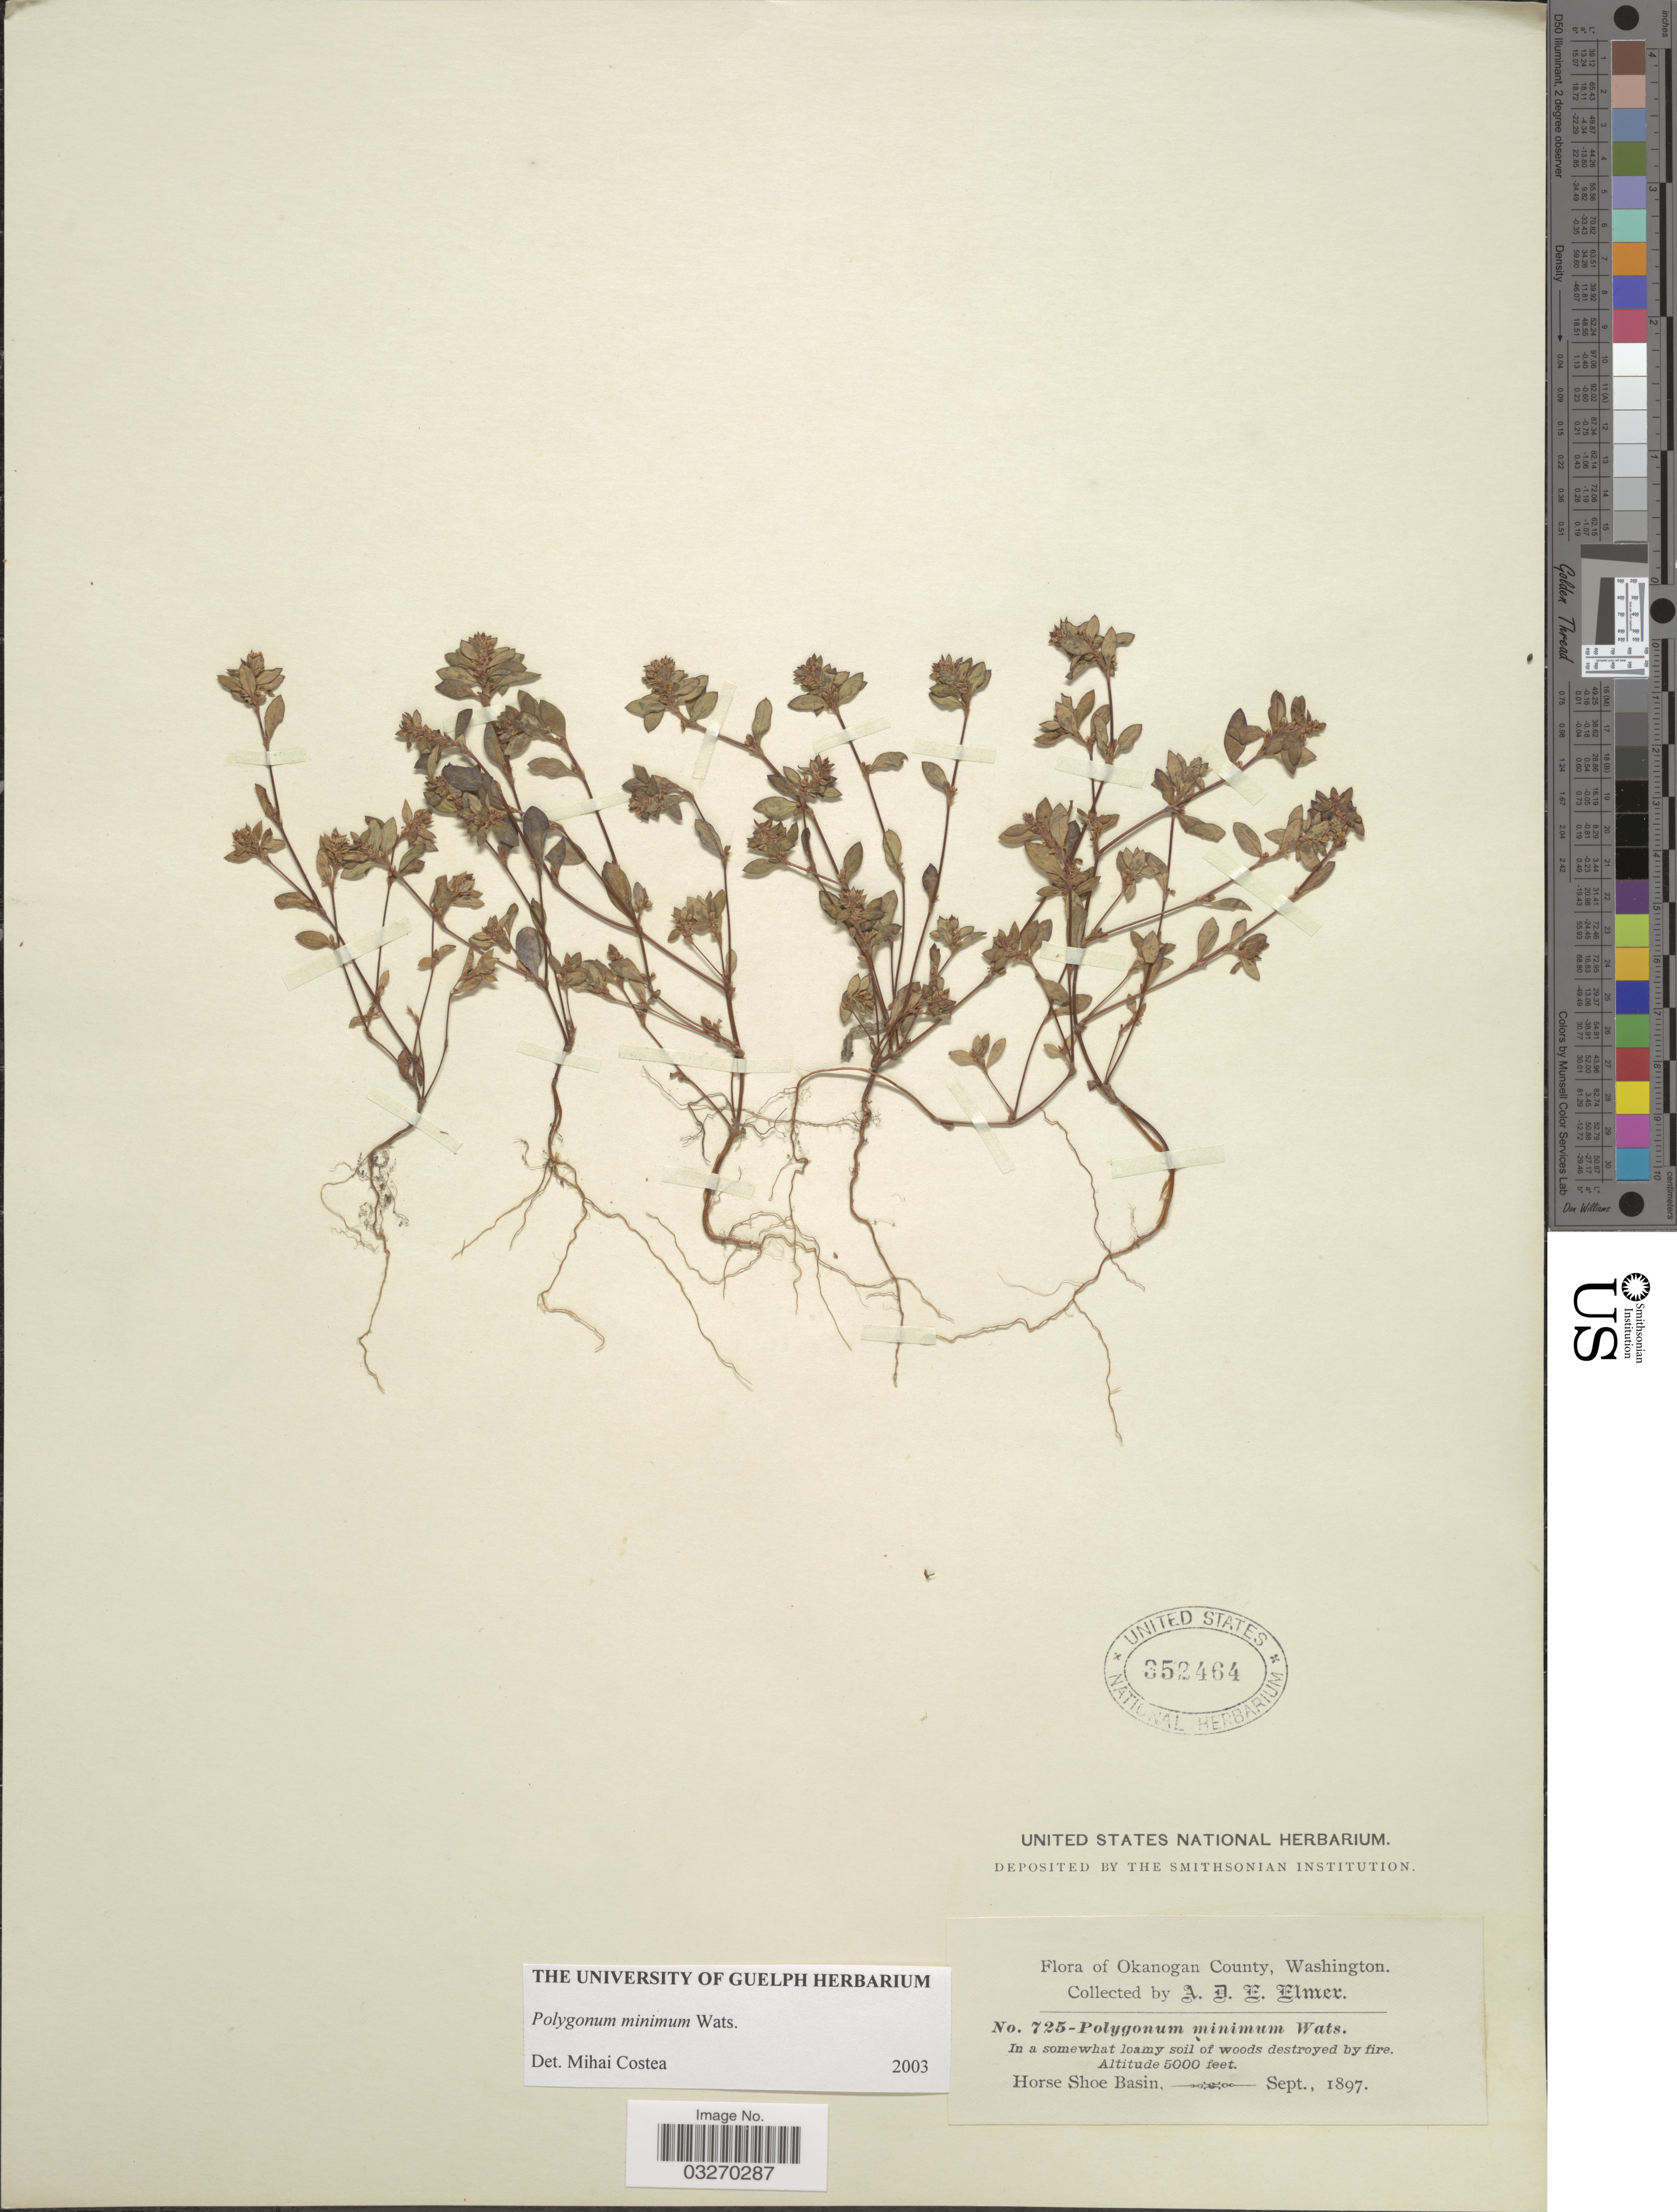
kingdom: Plantae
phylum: Tracheophyta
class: Magnoliopsida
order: Caryophyllales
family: Polygonaceae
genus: Polygonum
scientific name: Polygonum minimum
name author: S. Watson in C. King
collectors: A. D. E. Elmer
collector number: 725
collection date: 1897-09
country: United States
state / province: Washington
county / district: Okanogan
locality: Okanogan County. Horse Shoe Basin.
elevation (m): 1524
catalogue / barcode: US 352464